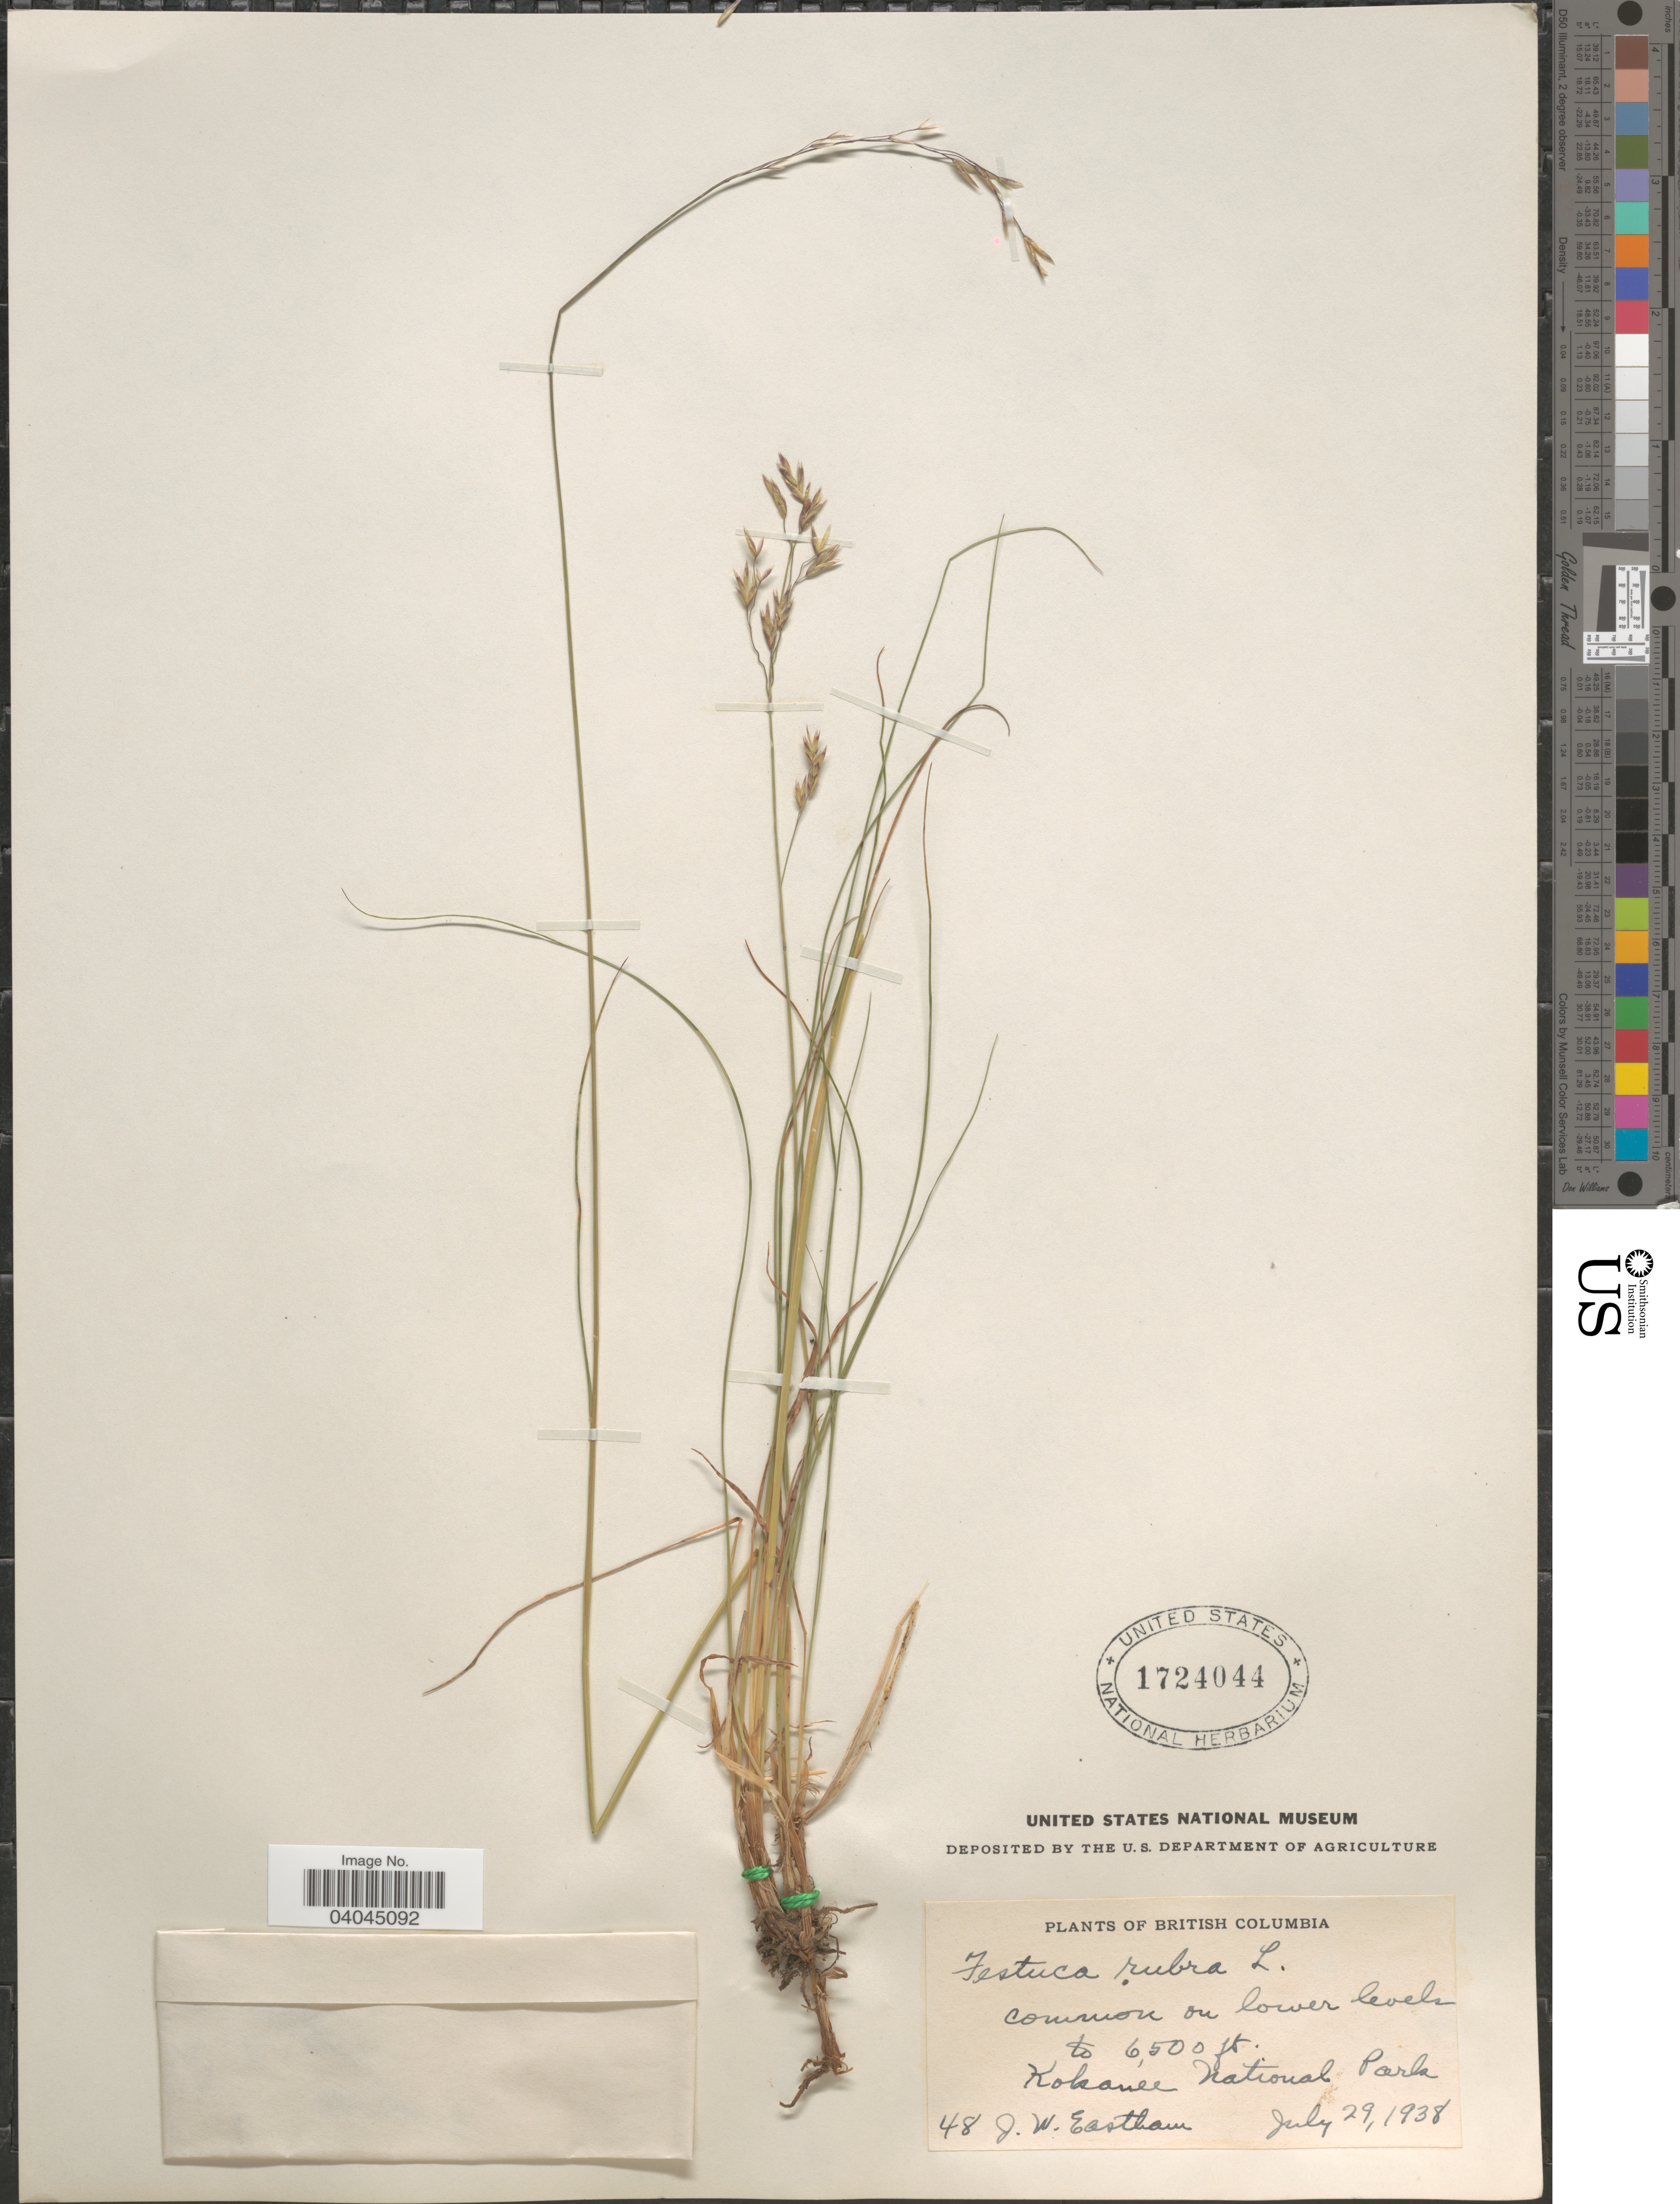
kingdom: Plantae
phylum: Tracheophyta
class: Liliopsida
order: Poales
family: Poaceae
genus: Festuca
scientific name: Festuca rubra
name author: L.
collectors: J. Eastham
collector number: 48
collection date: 1938-07-29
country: Canada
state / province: British Columbia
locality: Kokanee National Park.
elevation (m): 0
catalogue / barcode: US 1724044